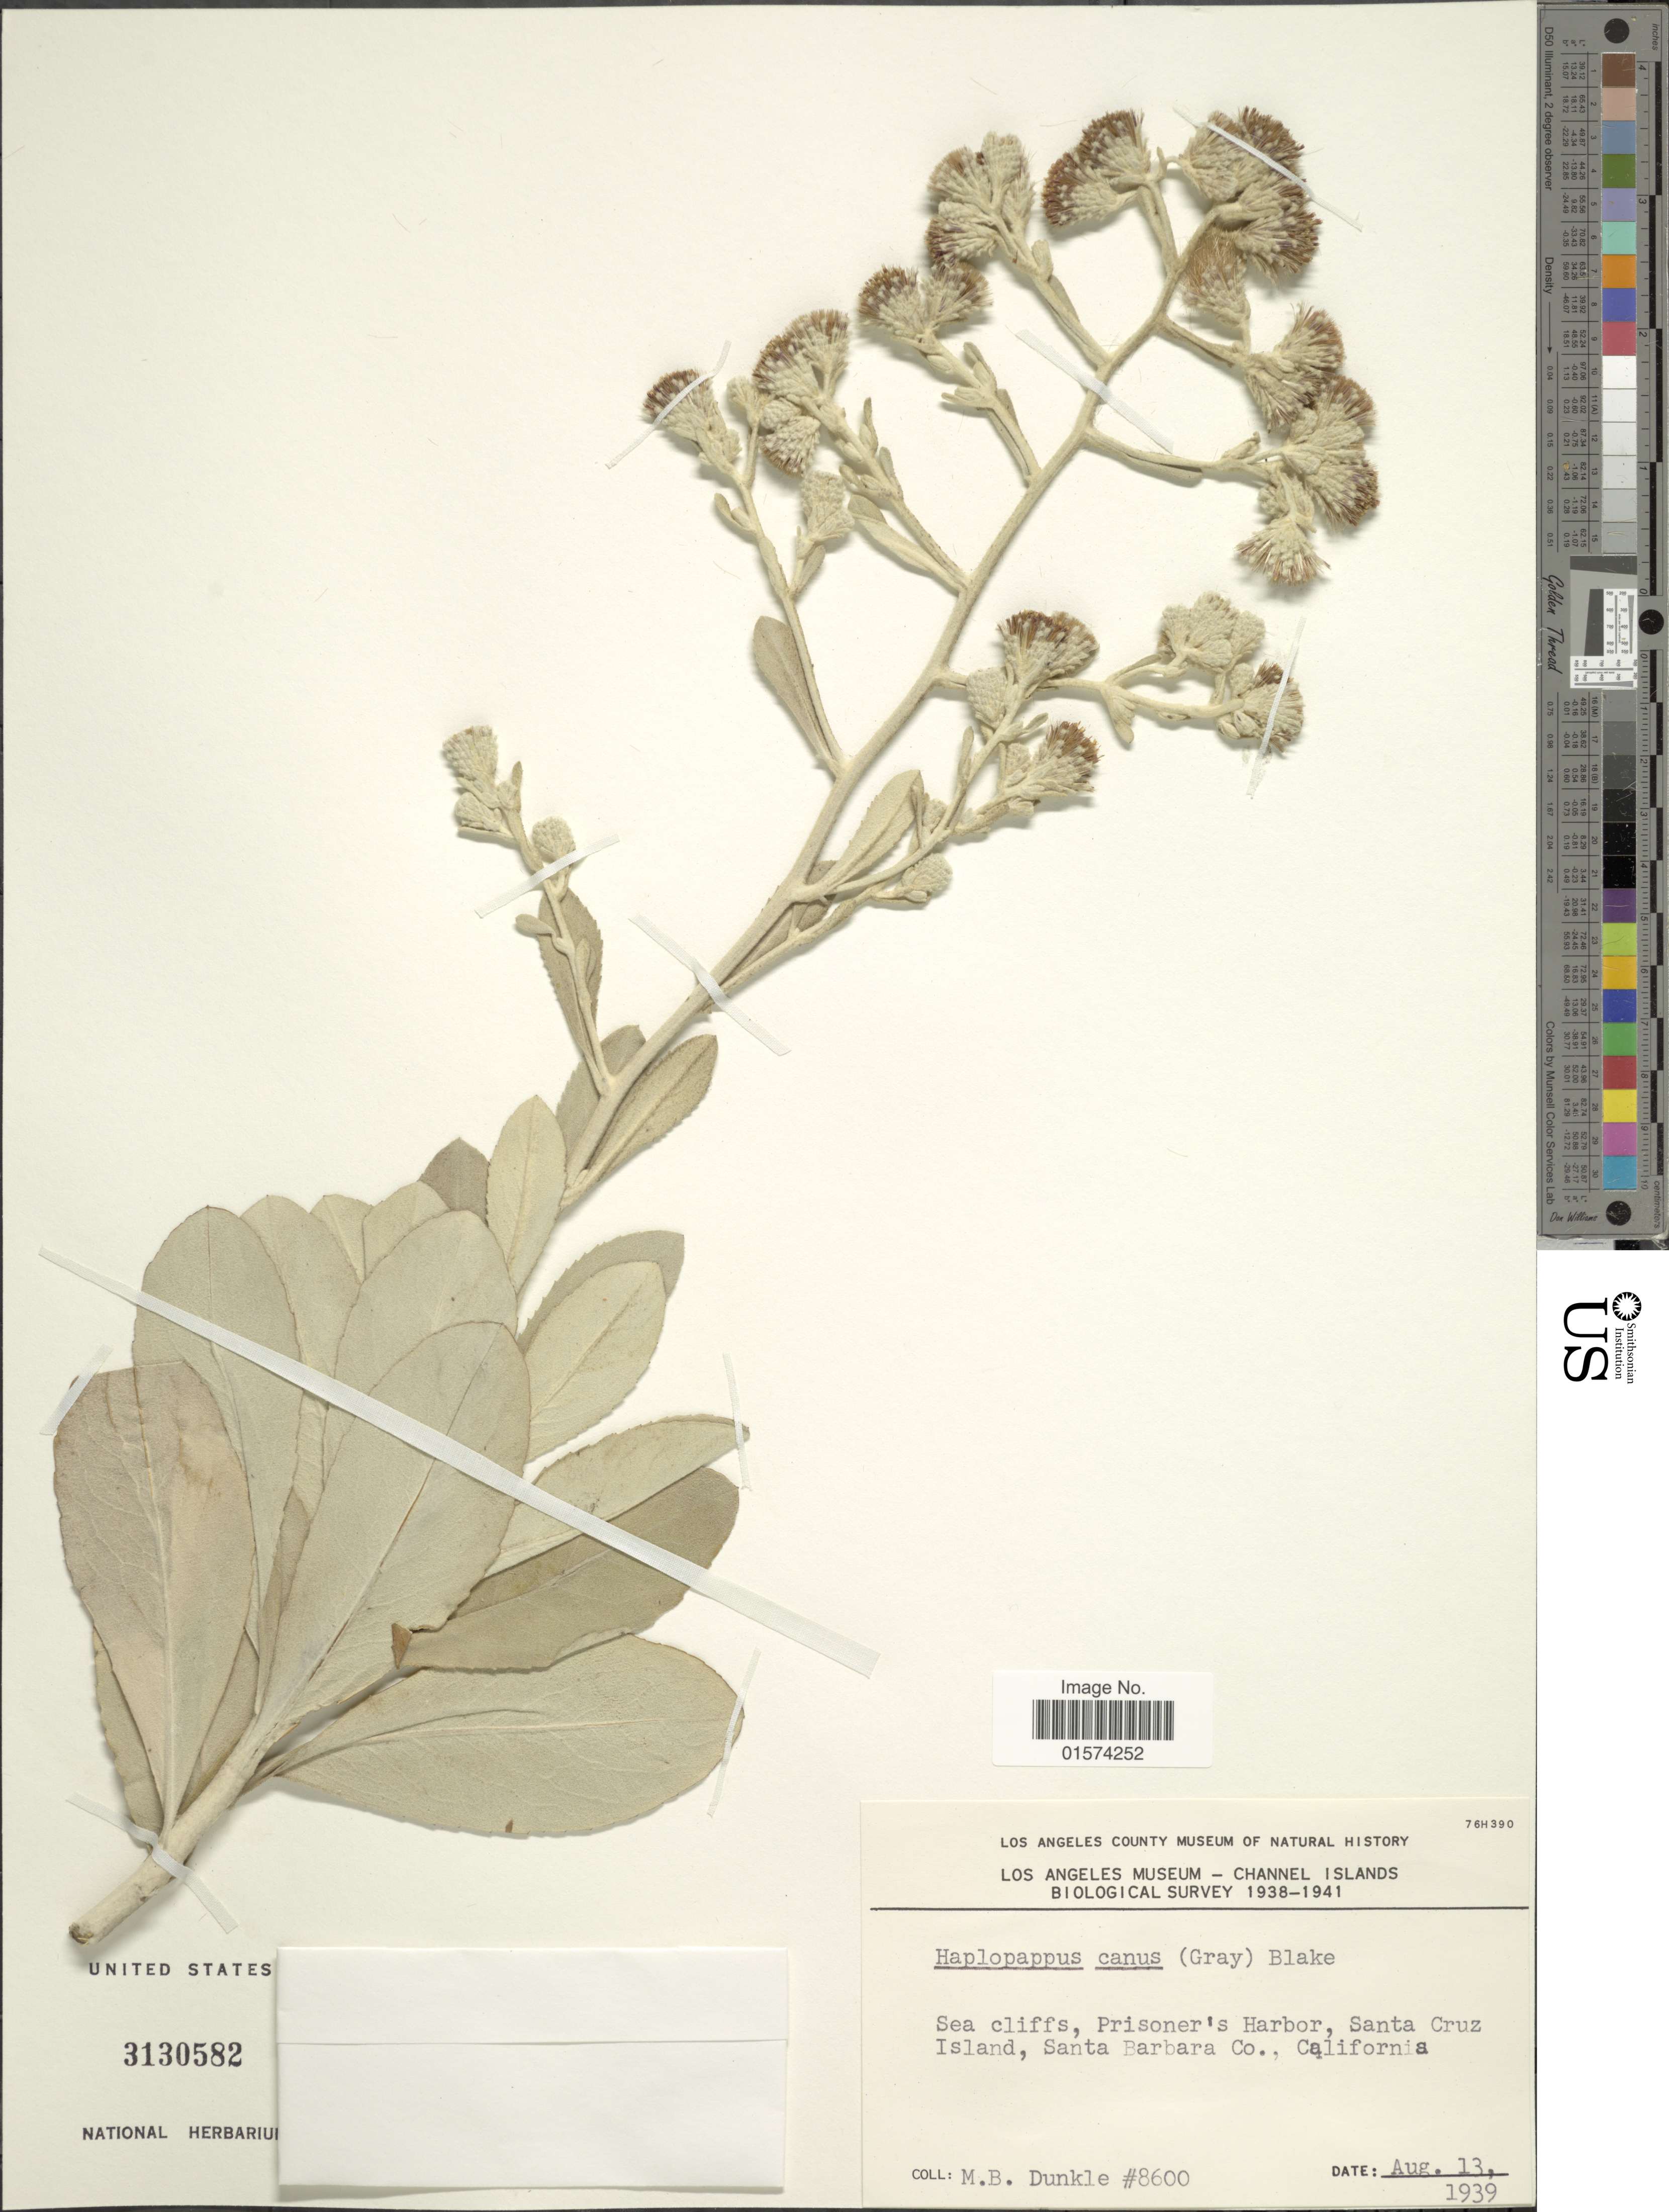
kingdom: Plantae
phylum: Tracheophyta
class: Magnoliopsida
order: Asterales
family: Asteraceae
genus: Hazardia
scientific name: Hazardia cana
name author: (A. Gray) Greene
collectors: M. Dunkle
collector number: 8600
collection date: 1939-08-13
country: United States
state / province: California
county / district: Santa Barbara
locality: Sea cliffs, Prisoner's Harbor, Santa Cruz Island, Santa Barbara Co.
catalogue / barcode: US 3130582